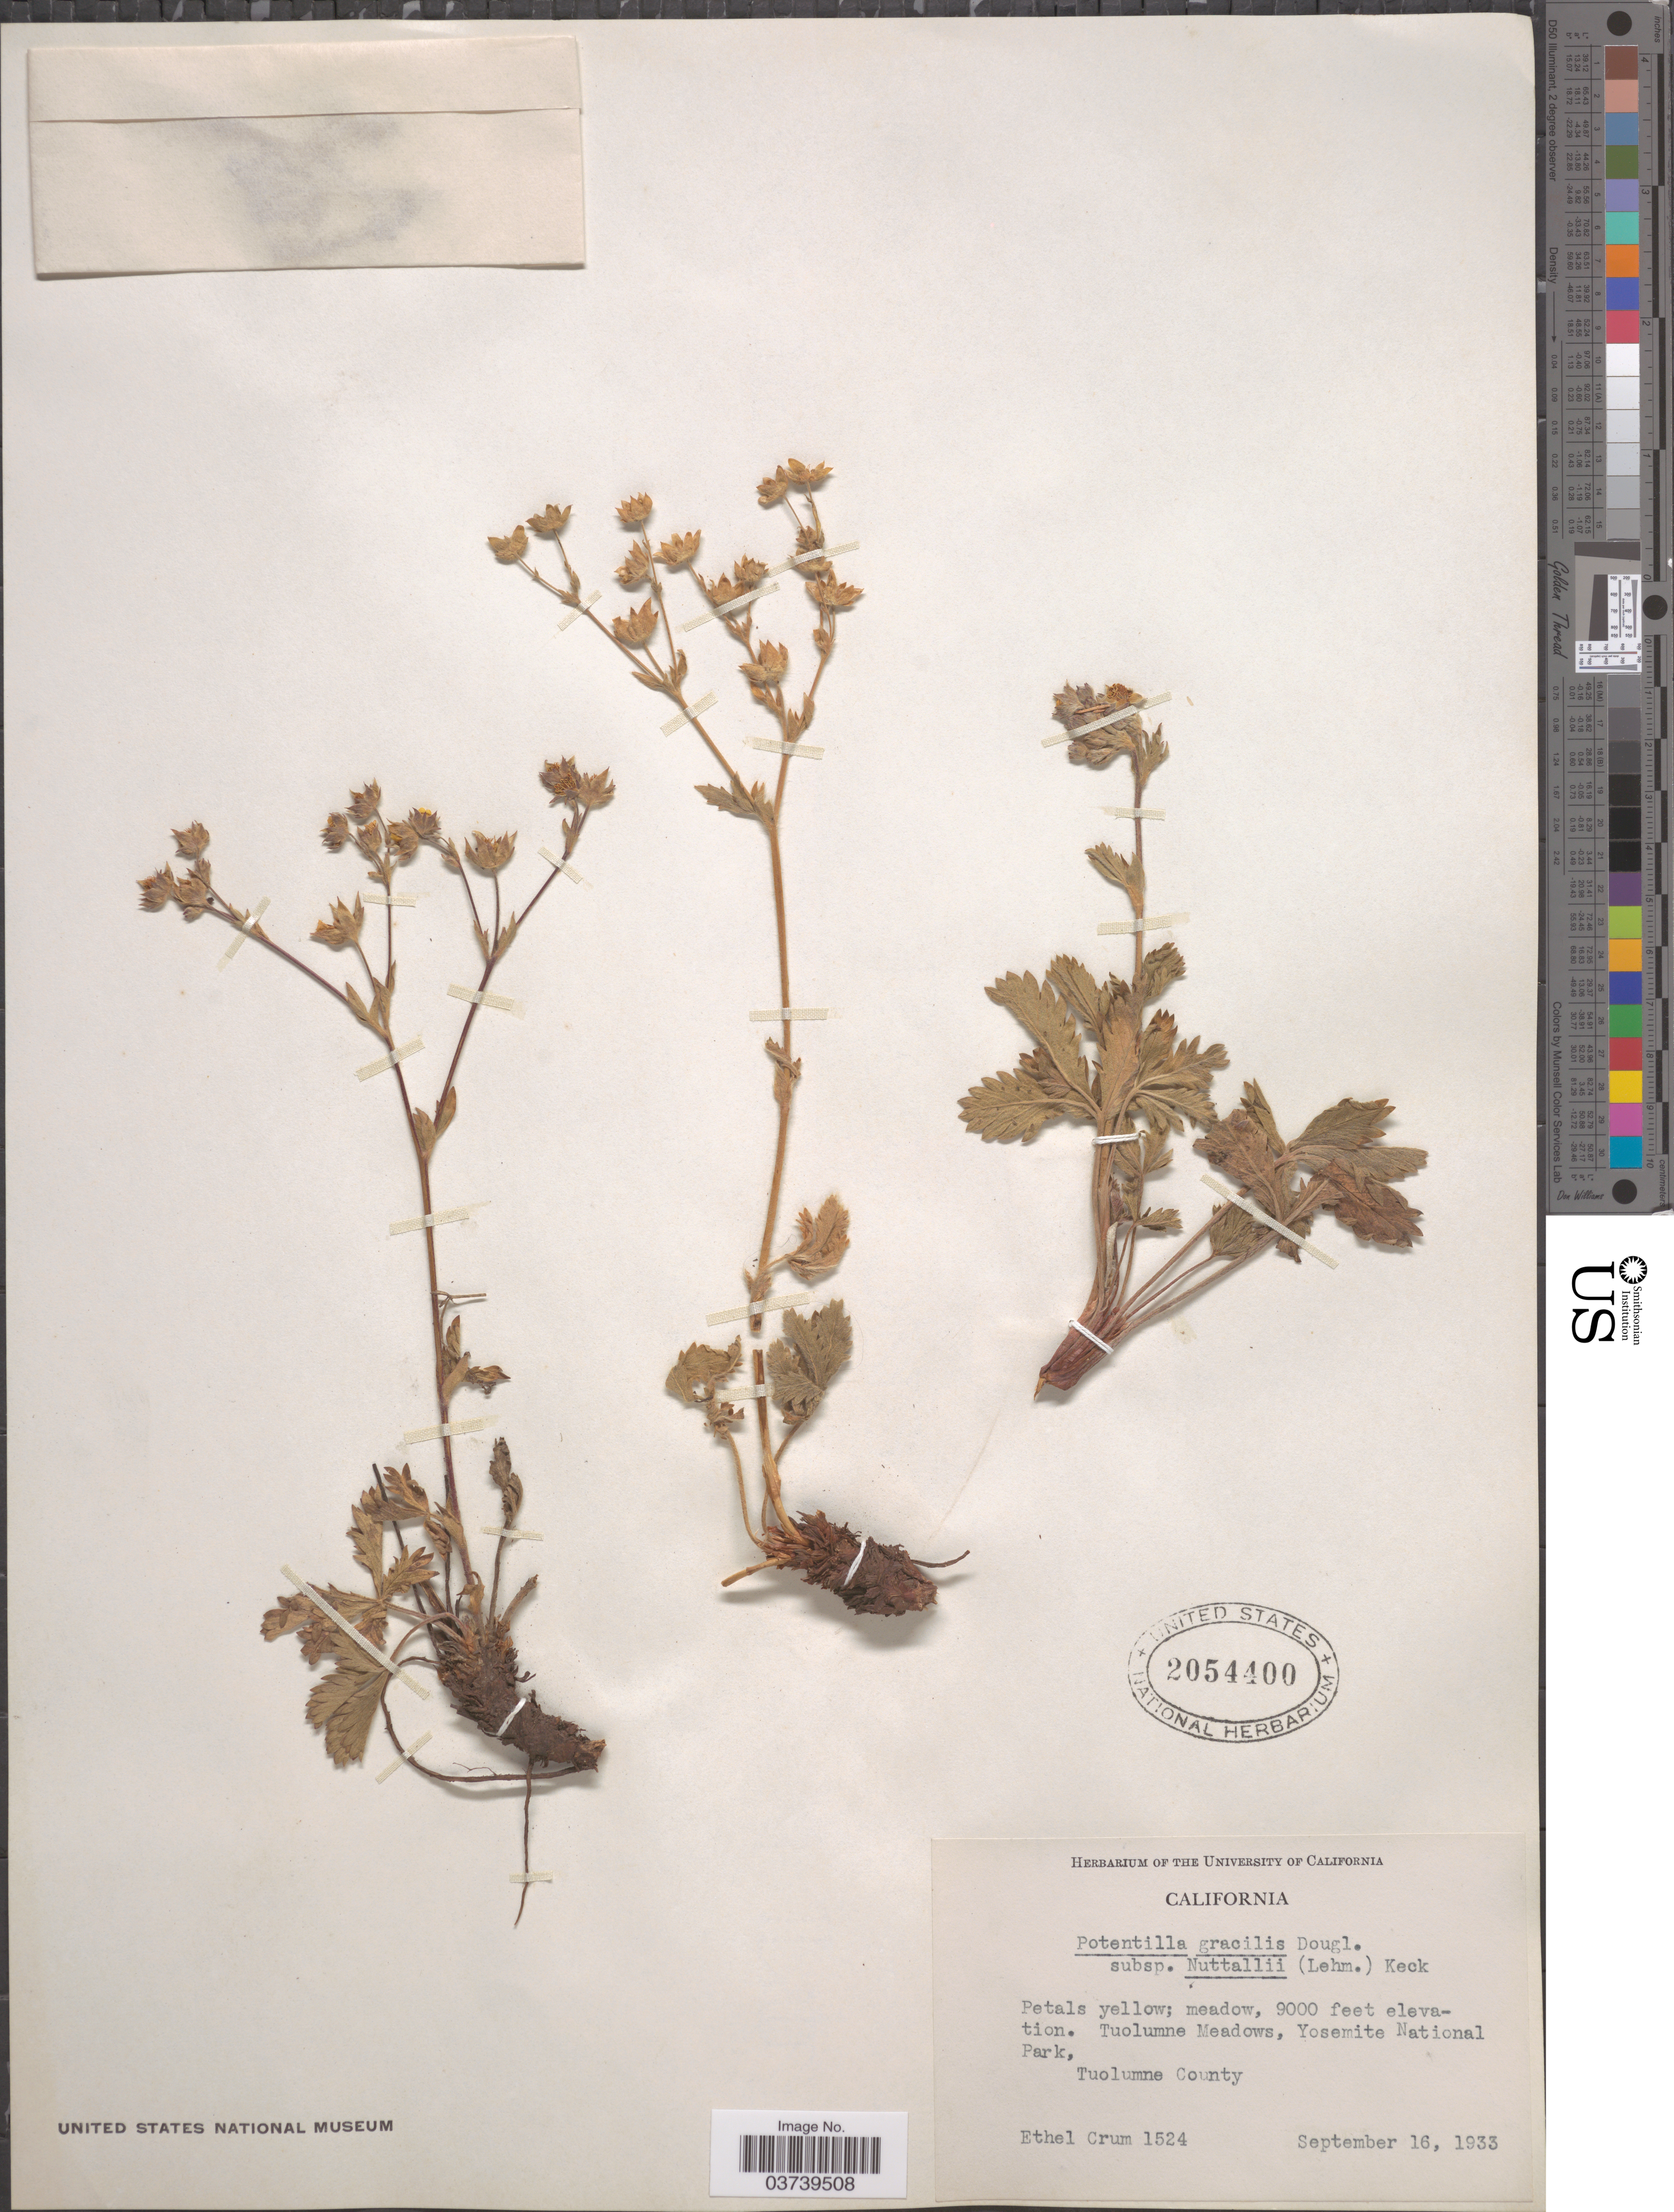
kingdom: Plantae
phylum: Tracheophyta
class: Magnoliopsida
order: Rosales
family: Rosaceae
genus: Potentilla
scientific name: Potentilla gracilis var. fastigiata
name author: (Nutt.) S. Watson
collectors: E. K. Crum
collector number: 1524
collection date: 1933-09-16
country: United States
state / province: California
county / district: Tuolumne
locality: Tuolumne Meadows, Yosemite National Park, Tuolumne County.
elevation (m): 2743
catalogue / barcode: US 2054400